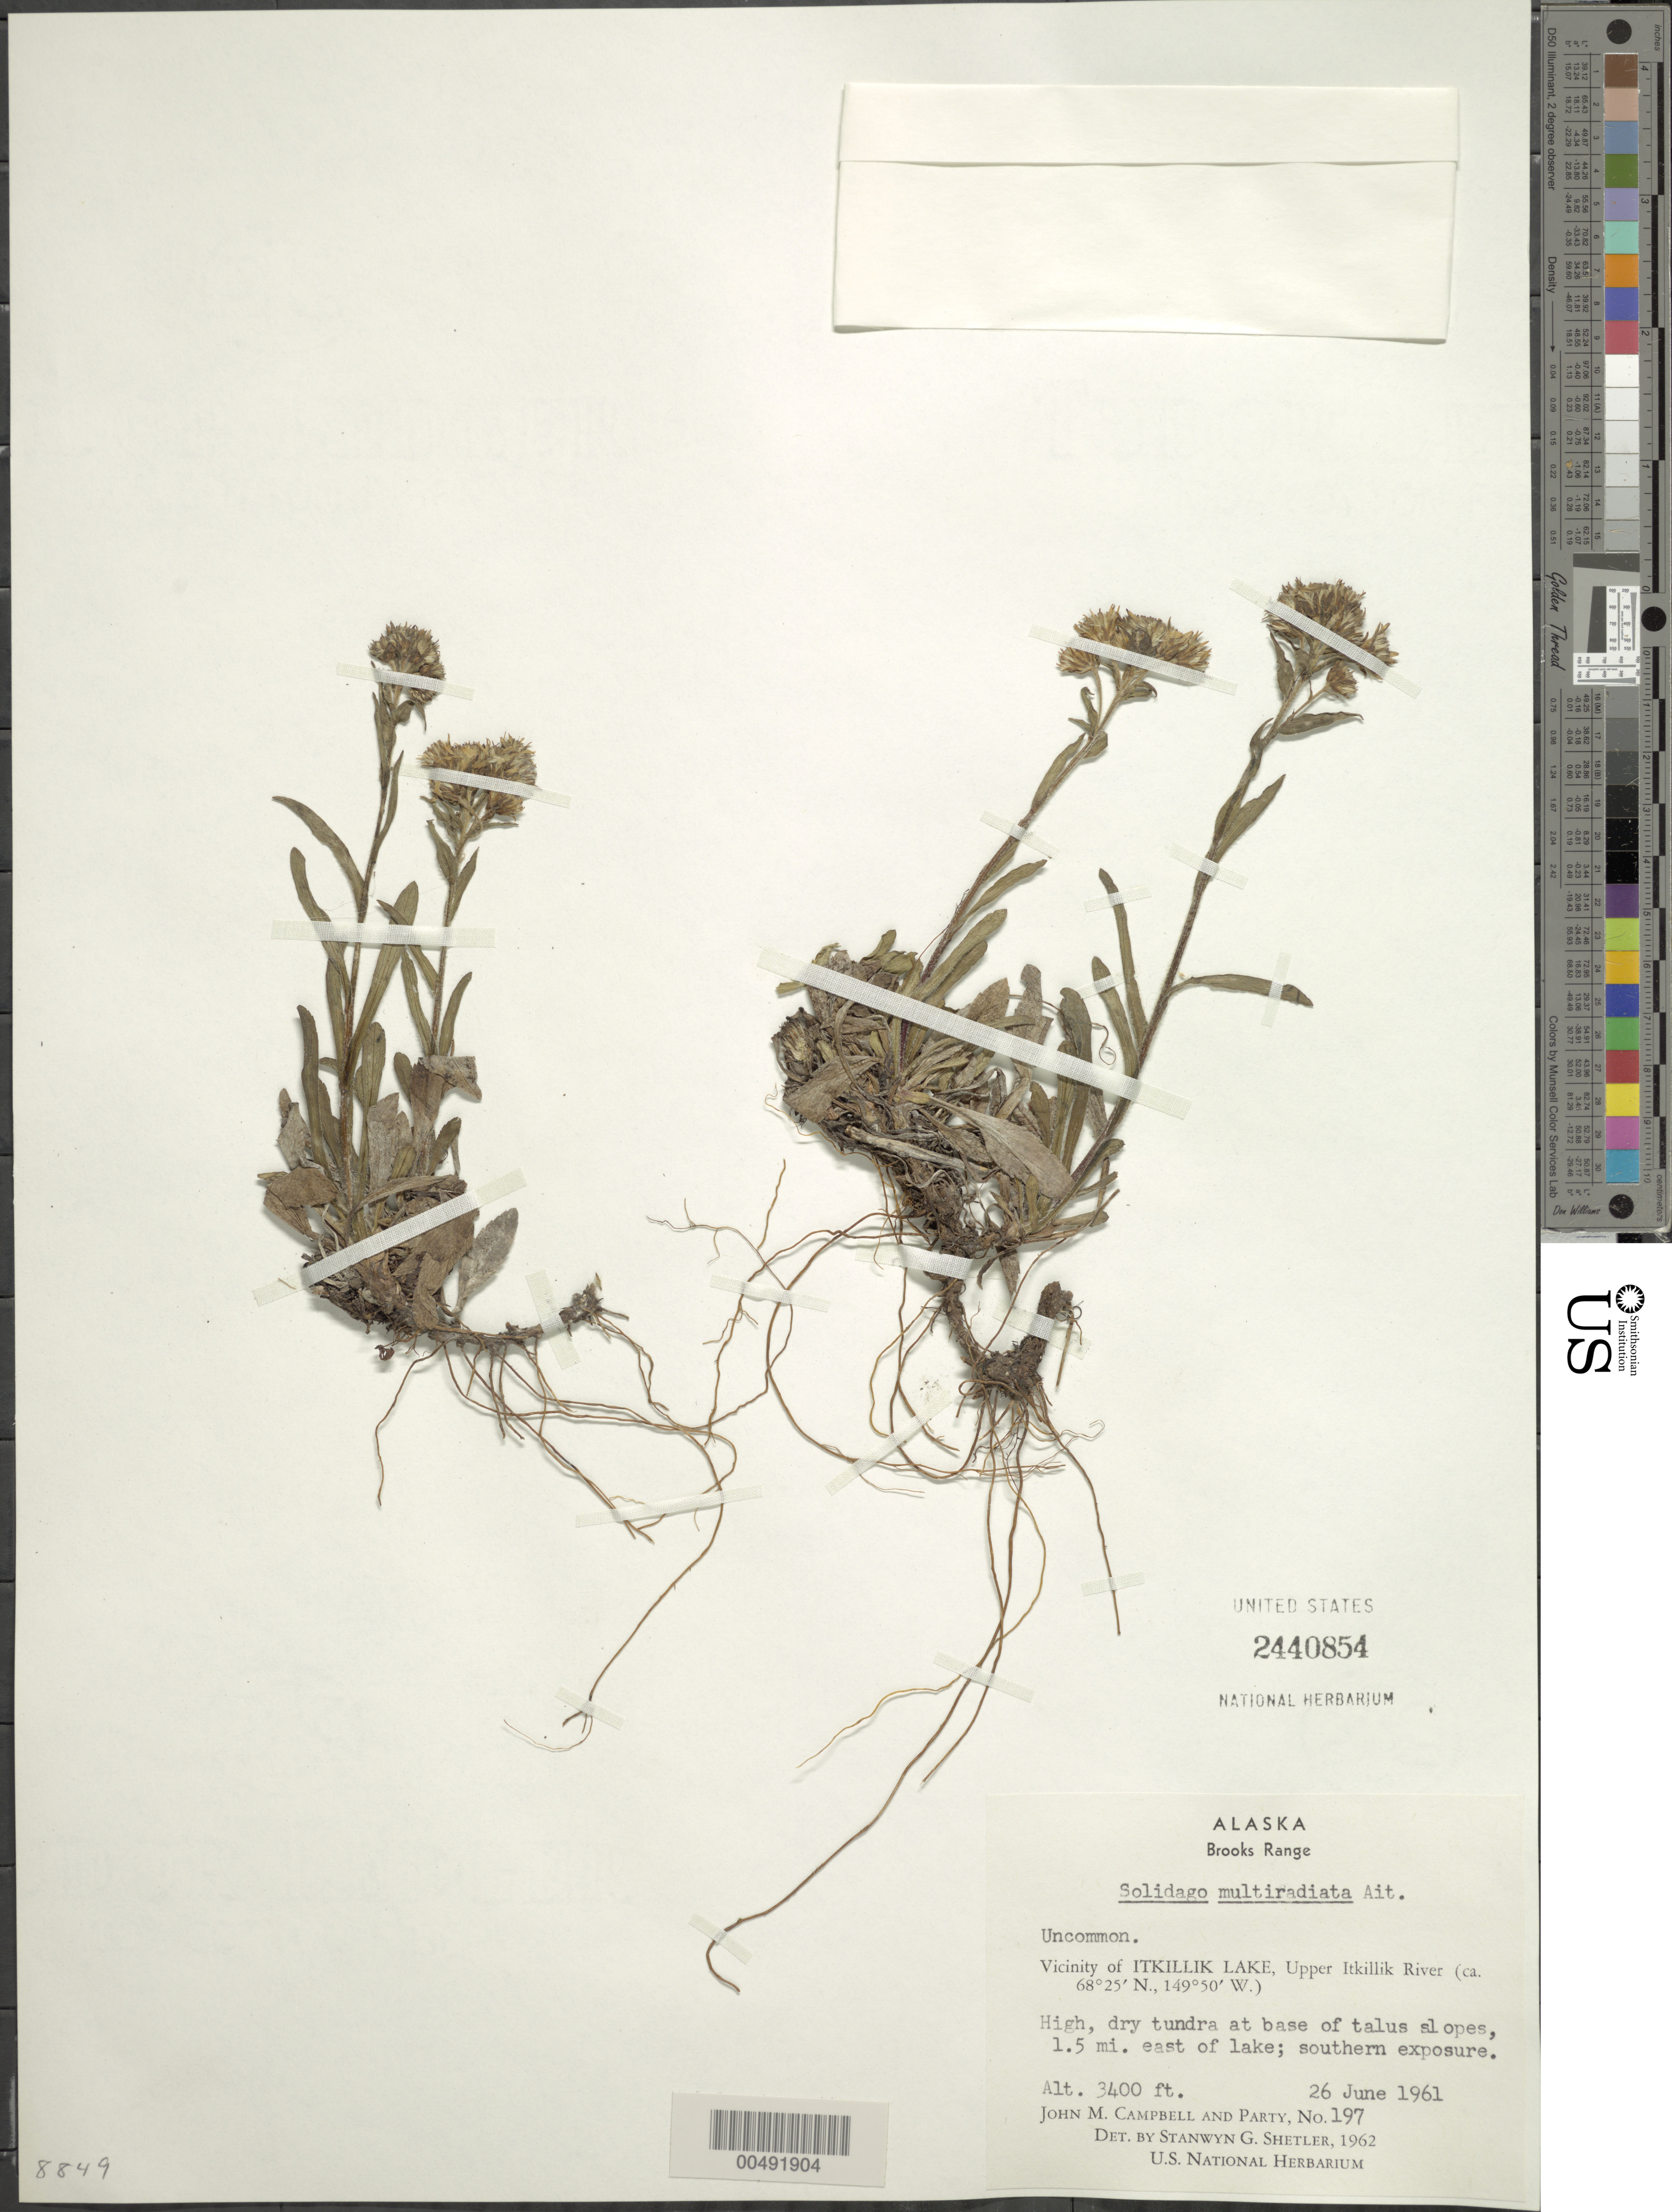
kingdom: Plantae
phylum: Tracheophyta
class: Magnoliopsida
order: Asterales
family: Asteraceae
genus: Solidago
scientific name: Solidago multiradiata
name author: Aiton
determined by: Shetler, Stanwyn G., (US), NMNH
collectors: J. M. Campbell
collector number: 197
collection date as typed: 26 Jun 1961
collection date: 1961-06-26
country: United States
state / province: Alaska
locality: Brooks Range, Upper Itkillik River, 1.5 mi. E of Itkillik Lake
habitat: high, dry tundra at base of talus slopes, southern exposure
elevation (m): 1036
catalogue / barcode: US 2440854